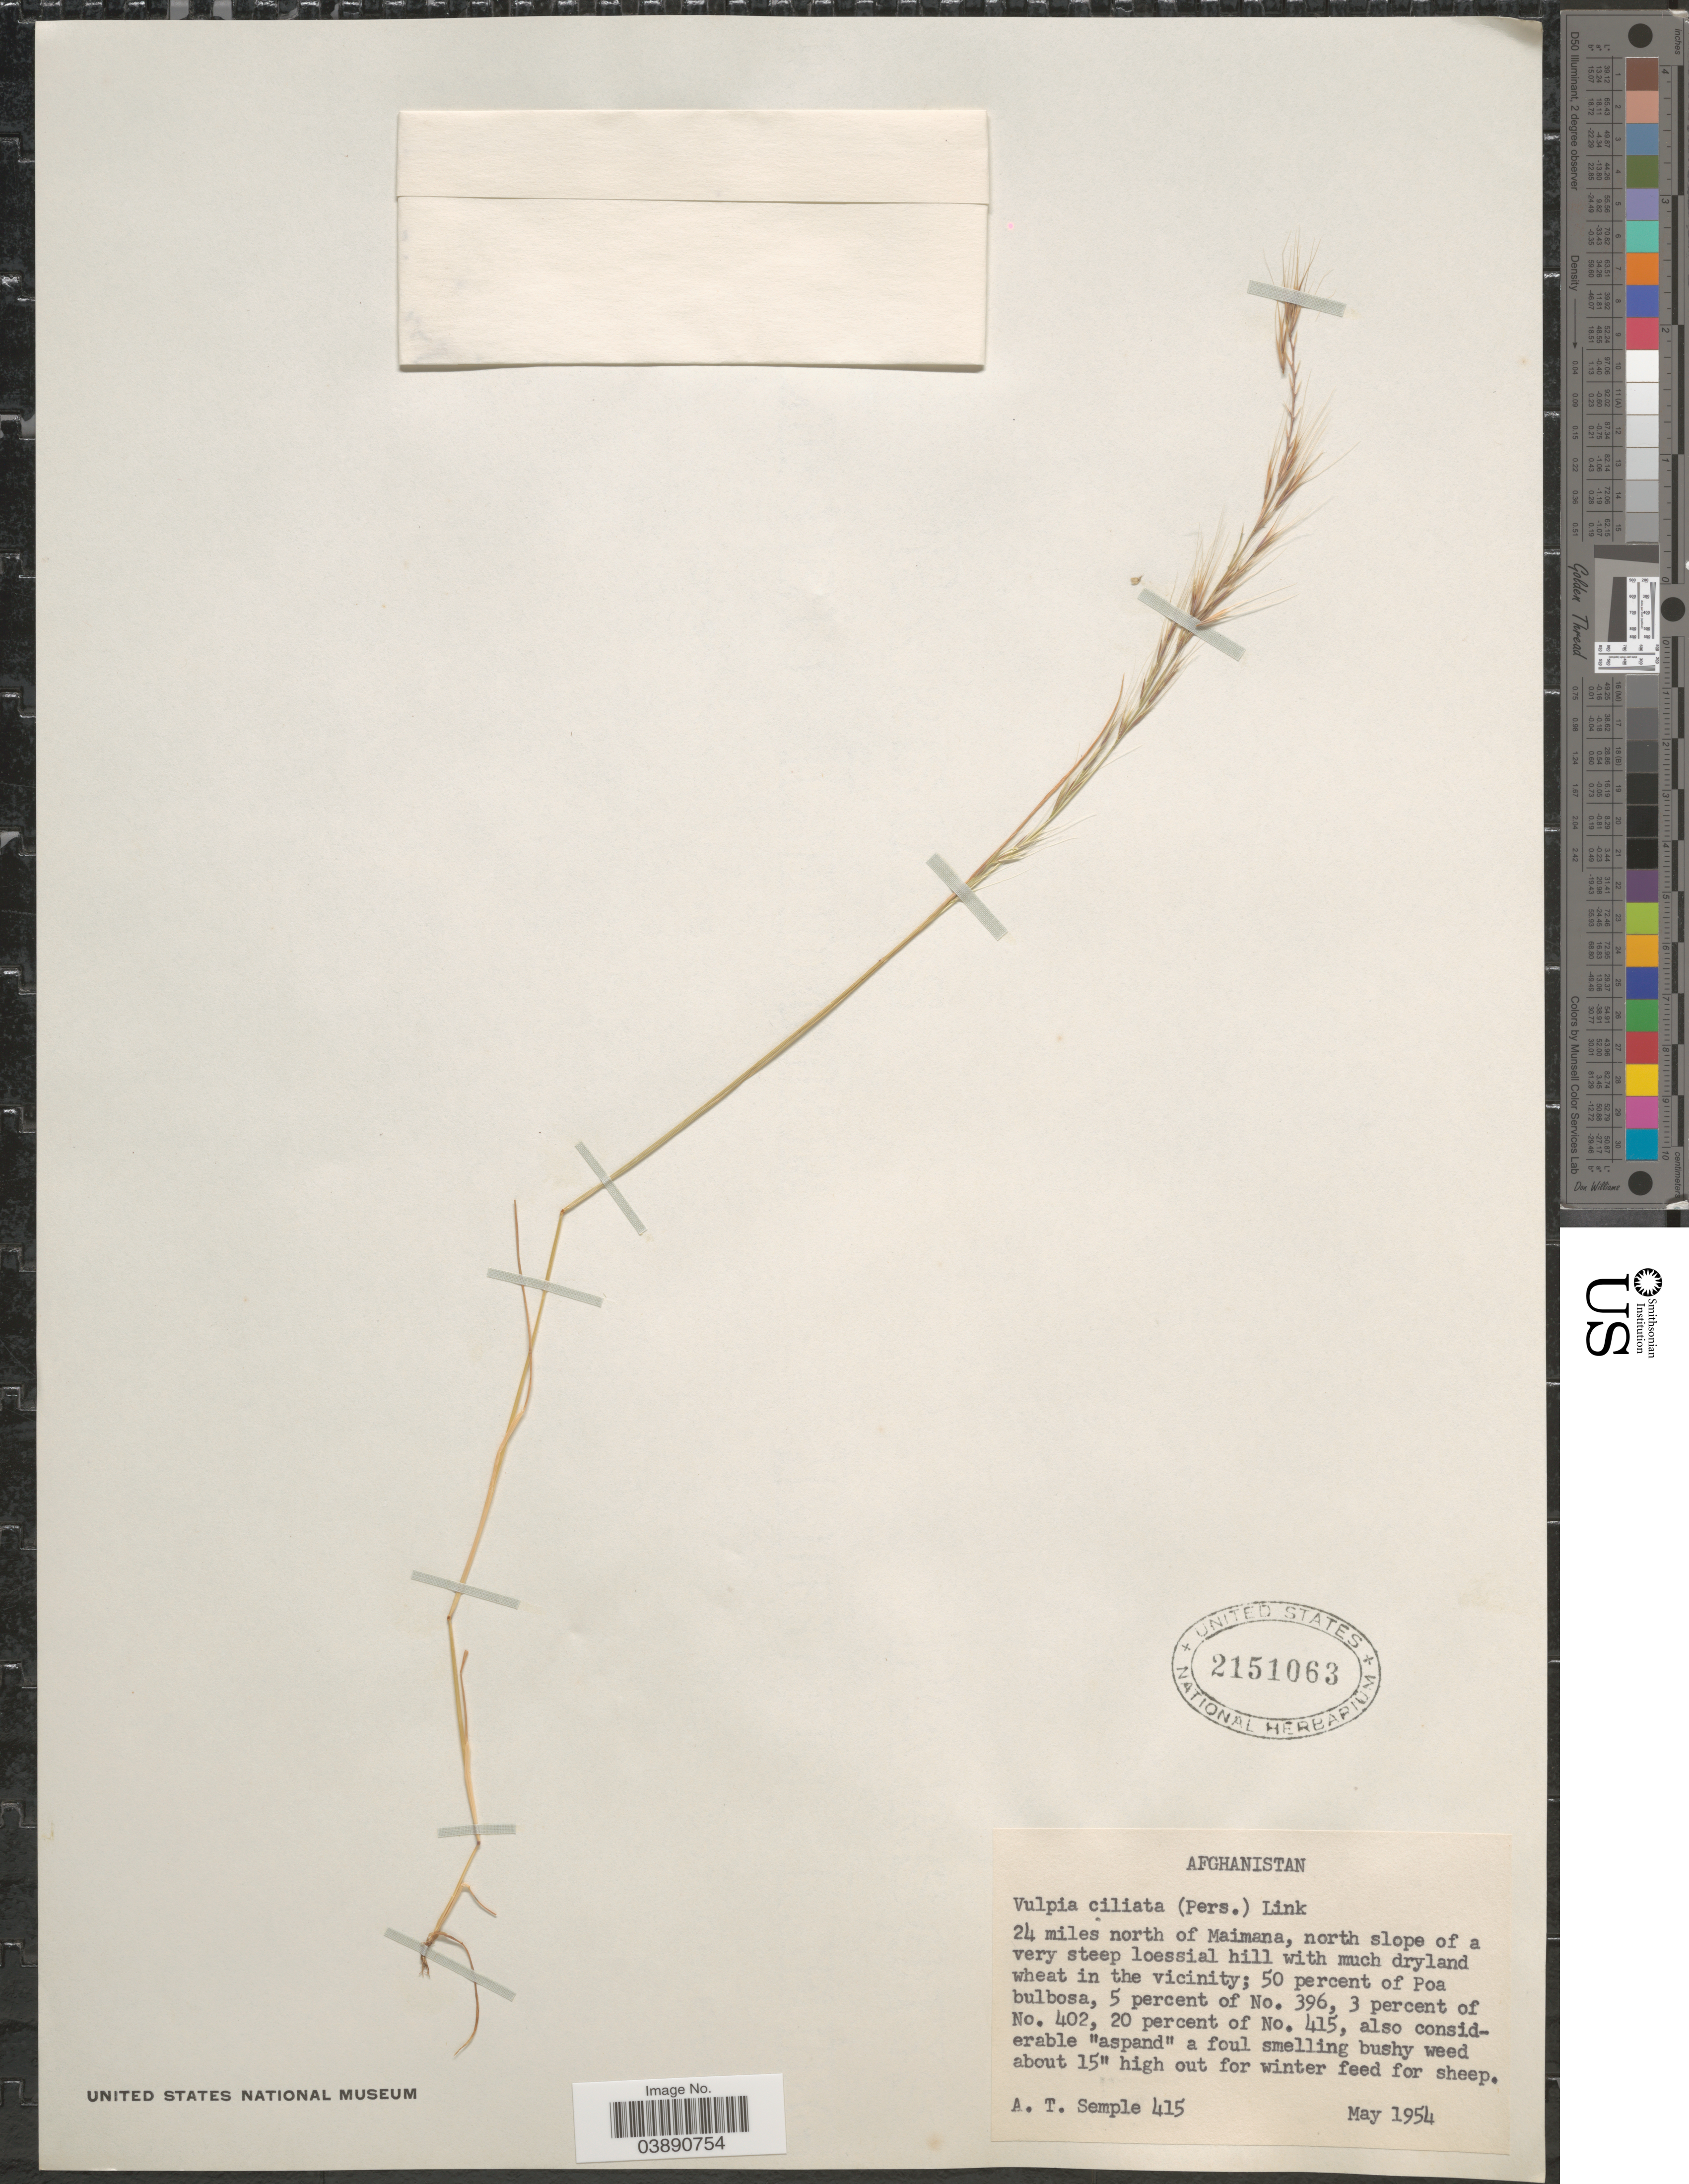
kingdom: Plantae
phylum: Tracheophyta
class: Liliopsida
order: Poales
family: Poaceae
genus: Festuca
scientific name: Festuca ambigua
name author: Le Gall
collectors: A. Semple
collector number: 415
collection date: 1954-05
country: Afghanistan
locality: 24 miles north of Maimana, north slope of a very steep loessial hill with much dryland wheat in the vicinity.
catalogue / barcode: US 2151063